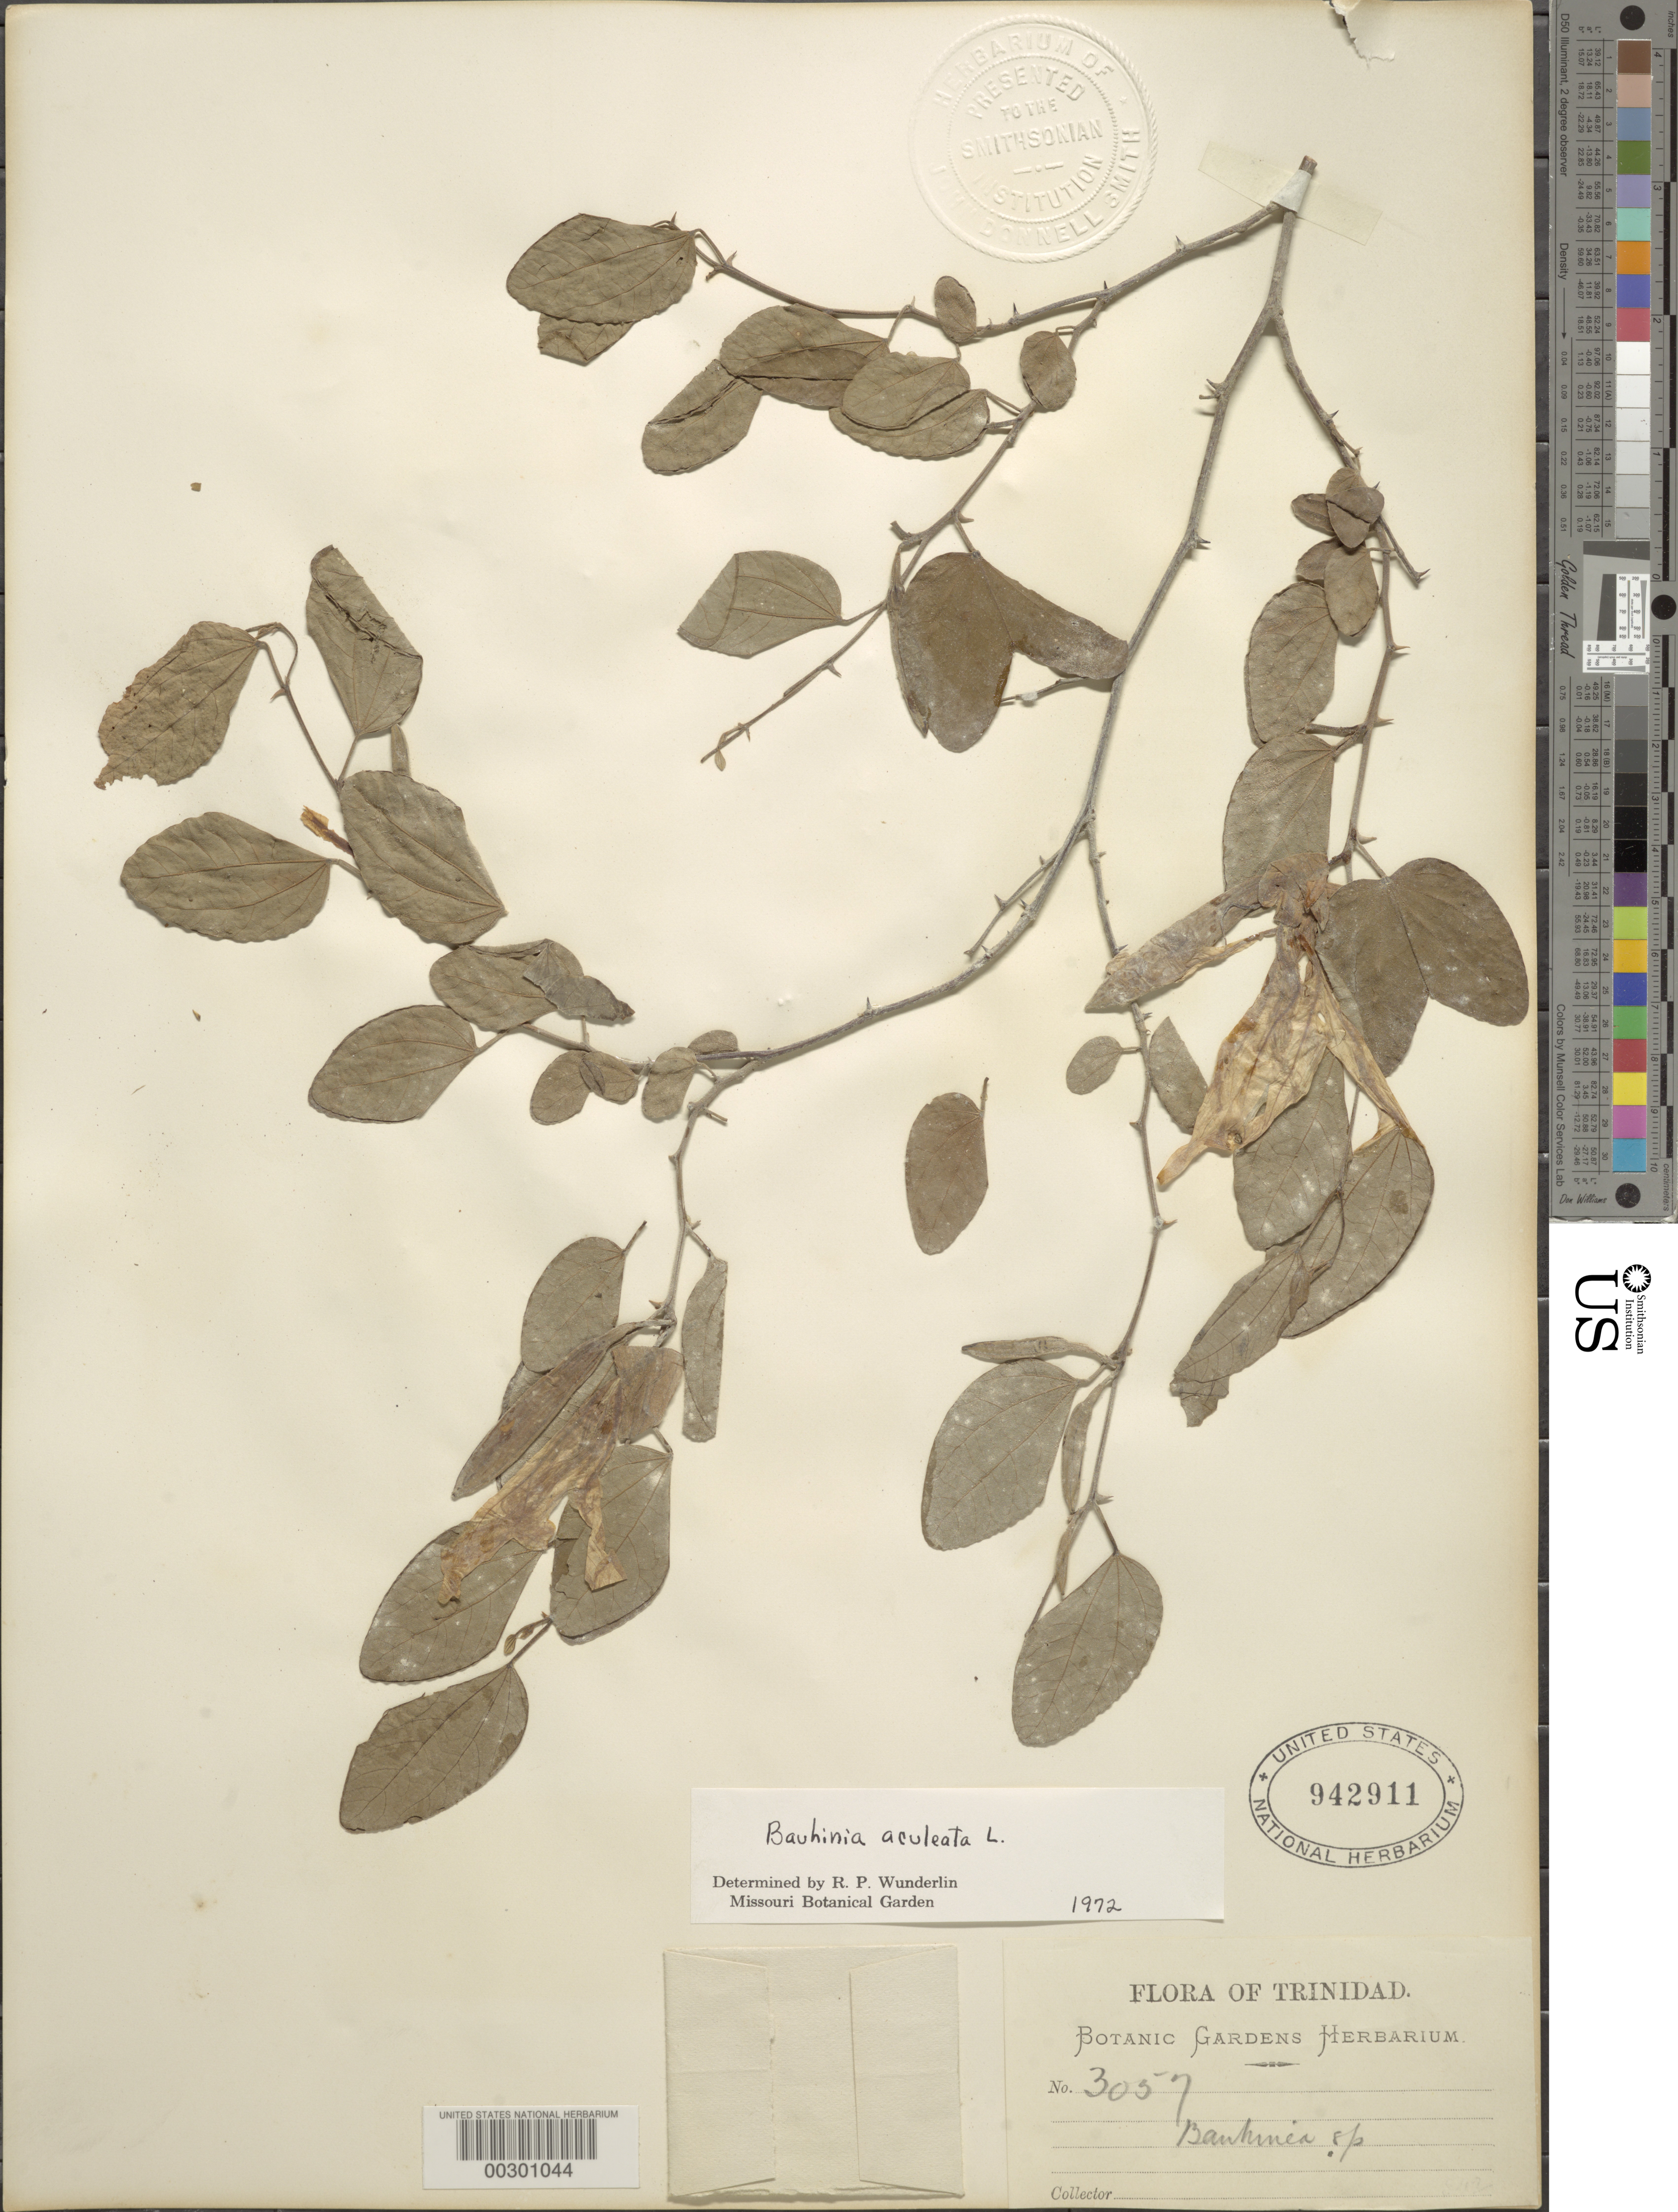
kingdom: Plantae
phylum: Tracheophyta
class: Magnoliopsida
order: Fabales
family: Fabaceae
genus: Bauhinia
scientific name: Bauhinia aculeata subsp. grandiflora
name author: (Juss.) Wunderlin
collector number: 3057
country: Trinidad and Tobago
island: Trinidad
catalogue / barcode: US 942911